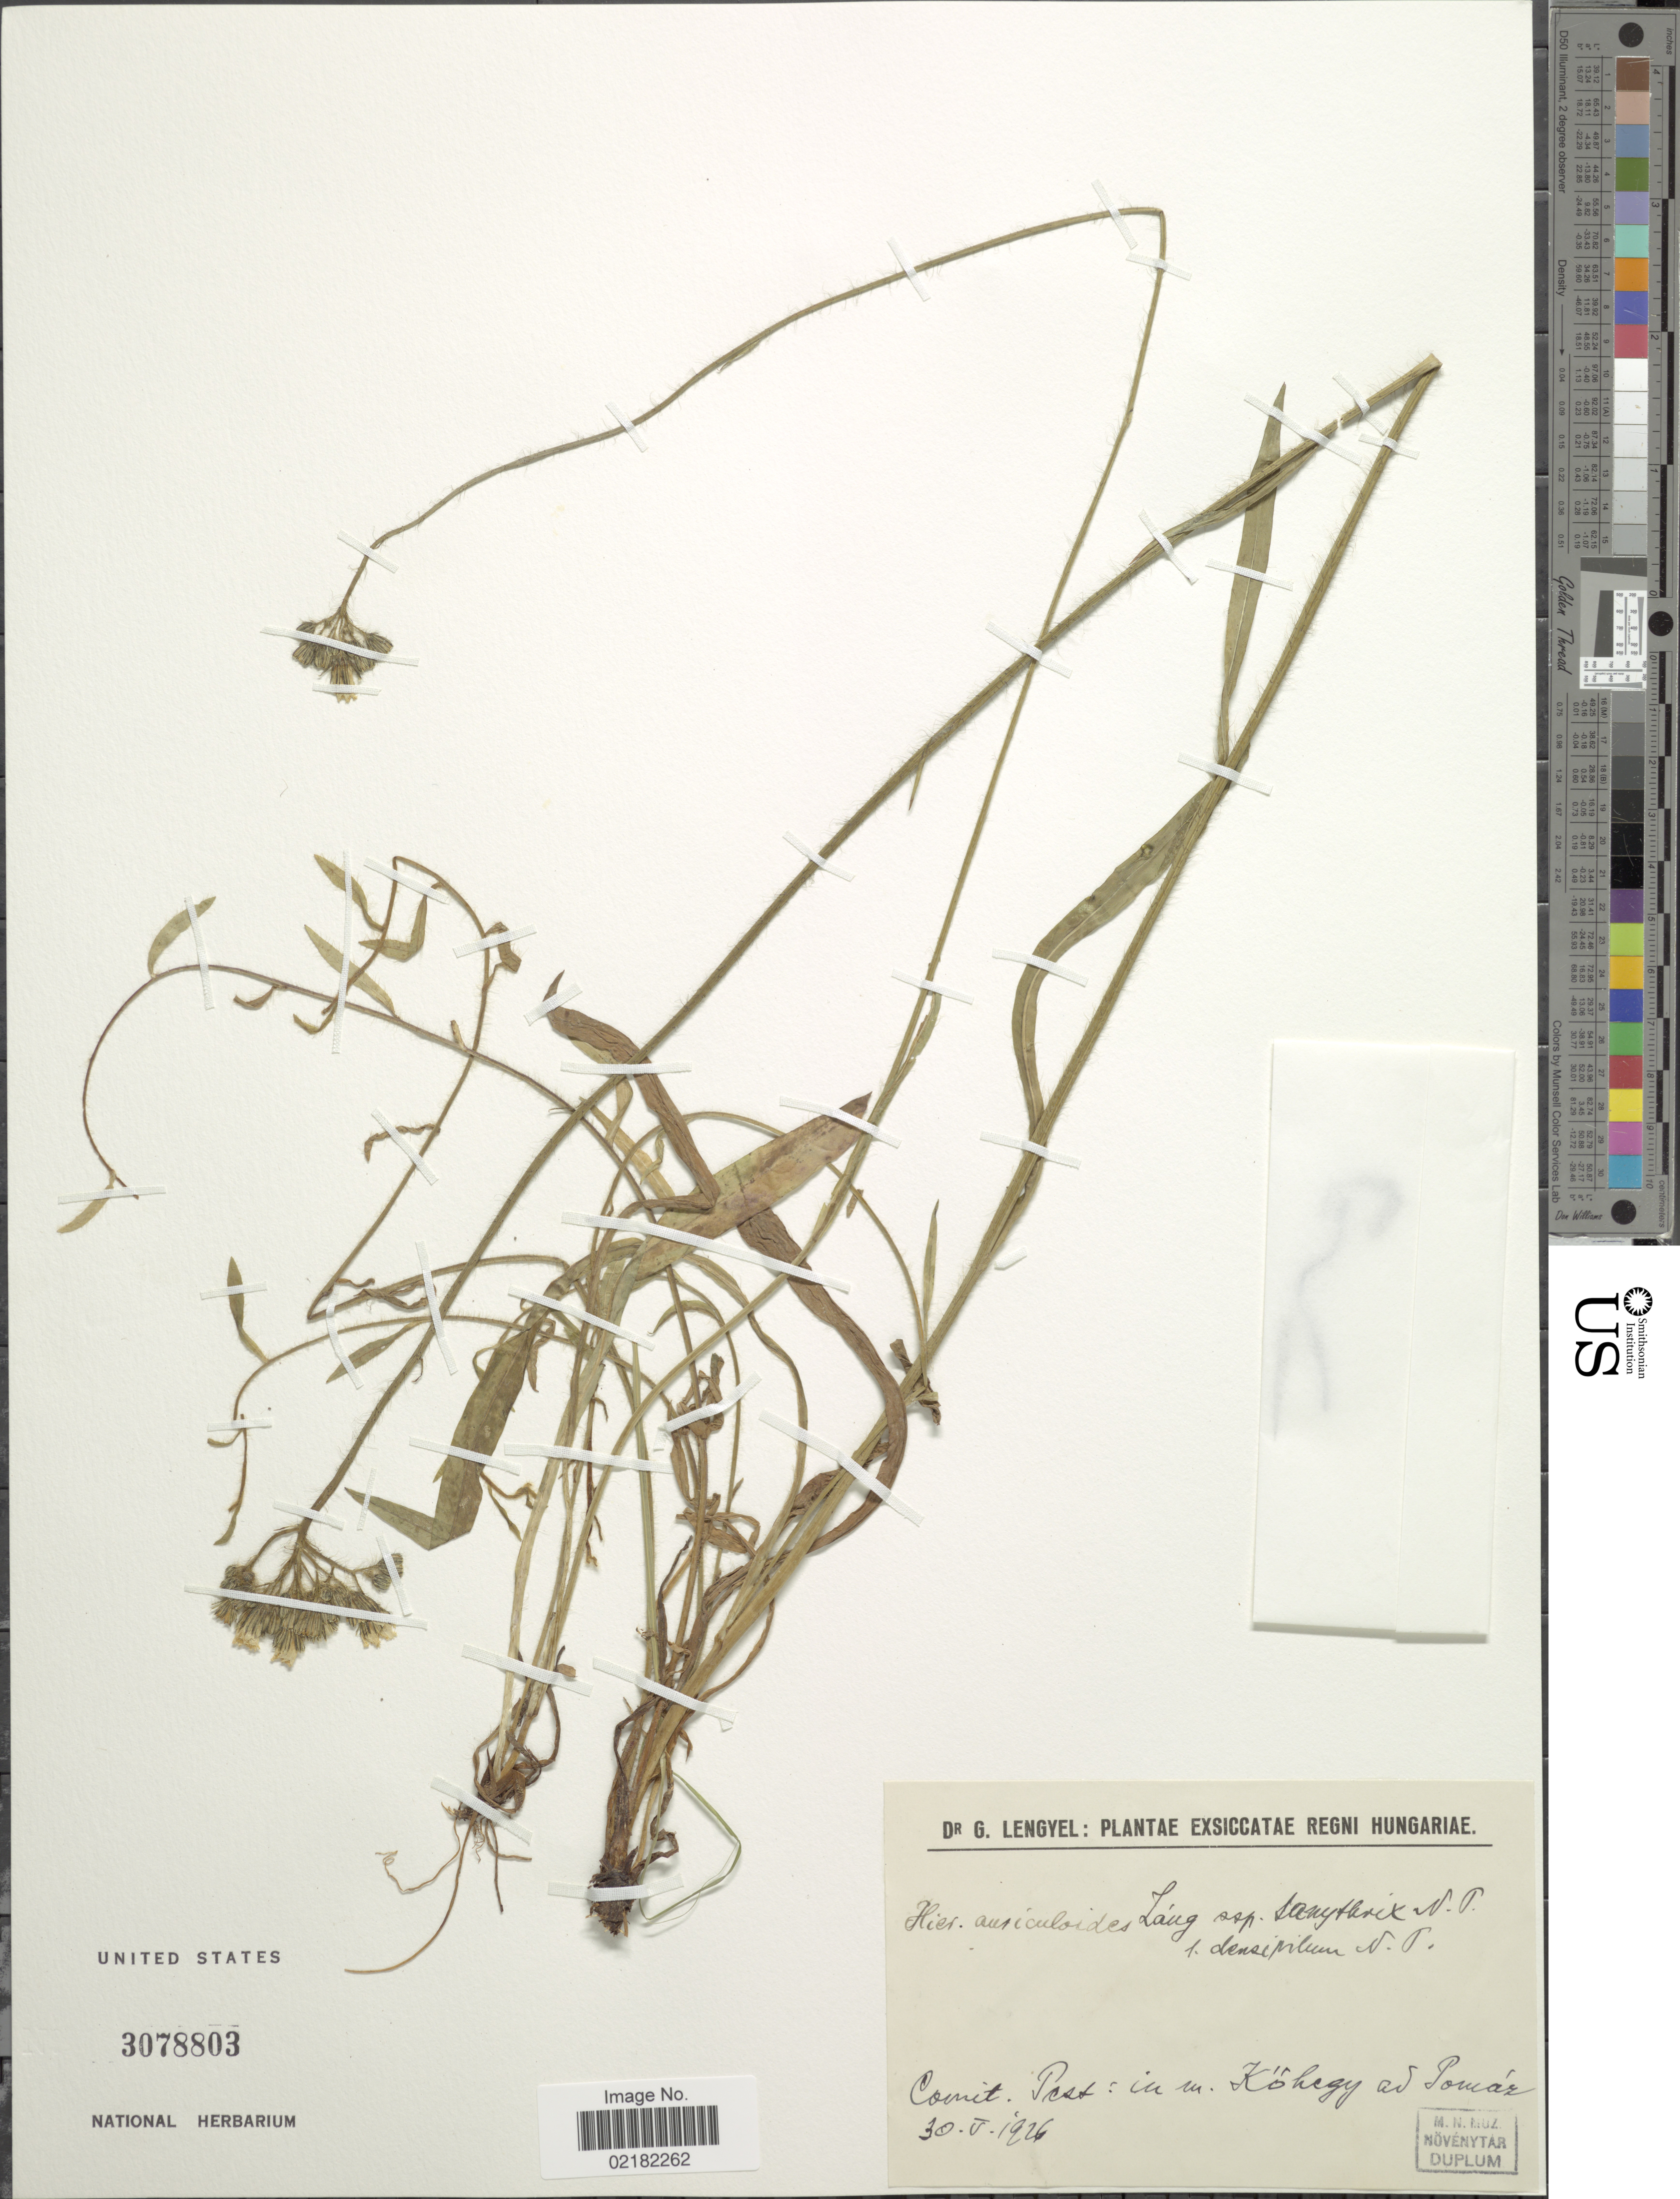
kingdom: Plantae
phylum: Tracheophyta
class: Magnoliopsida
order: Asterales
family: Asteraceae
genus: Pilosella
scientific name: Pilosella auriculoides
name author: (Láng) Arvet-Touvet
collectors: G. Lengyel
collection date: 1926-05-30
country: Hungary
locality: Regni Hungariae, Comit. Pest: in m. Kohesgy ad Pomaz. [interpreted]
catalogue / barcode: US 3078803